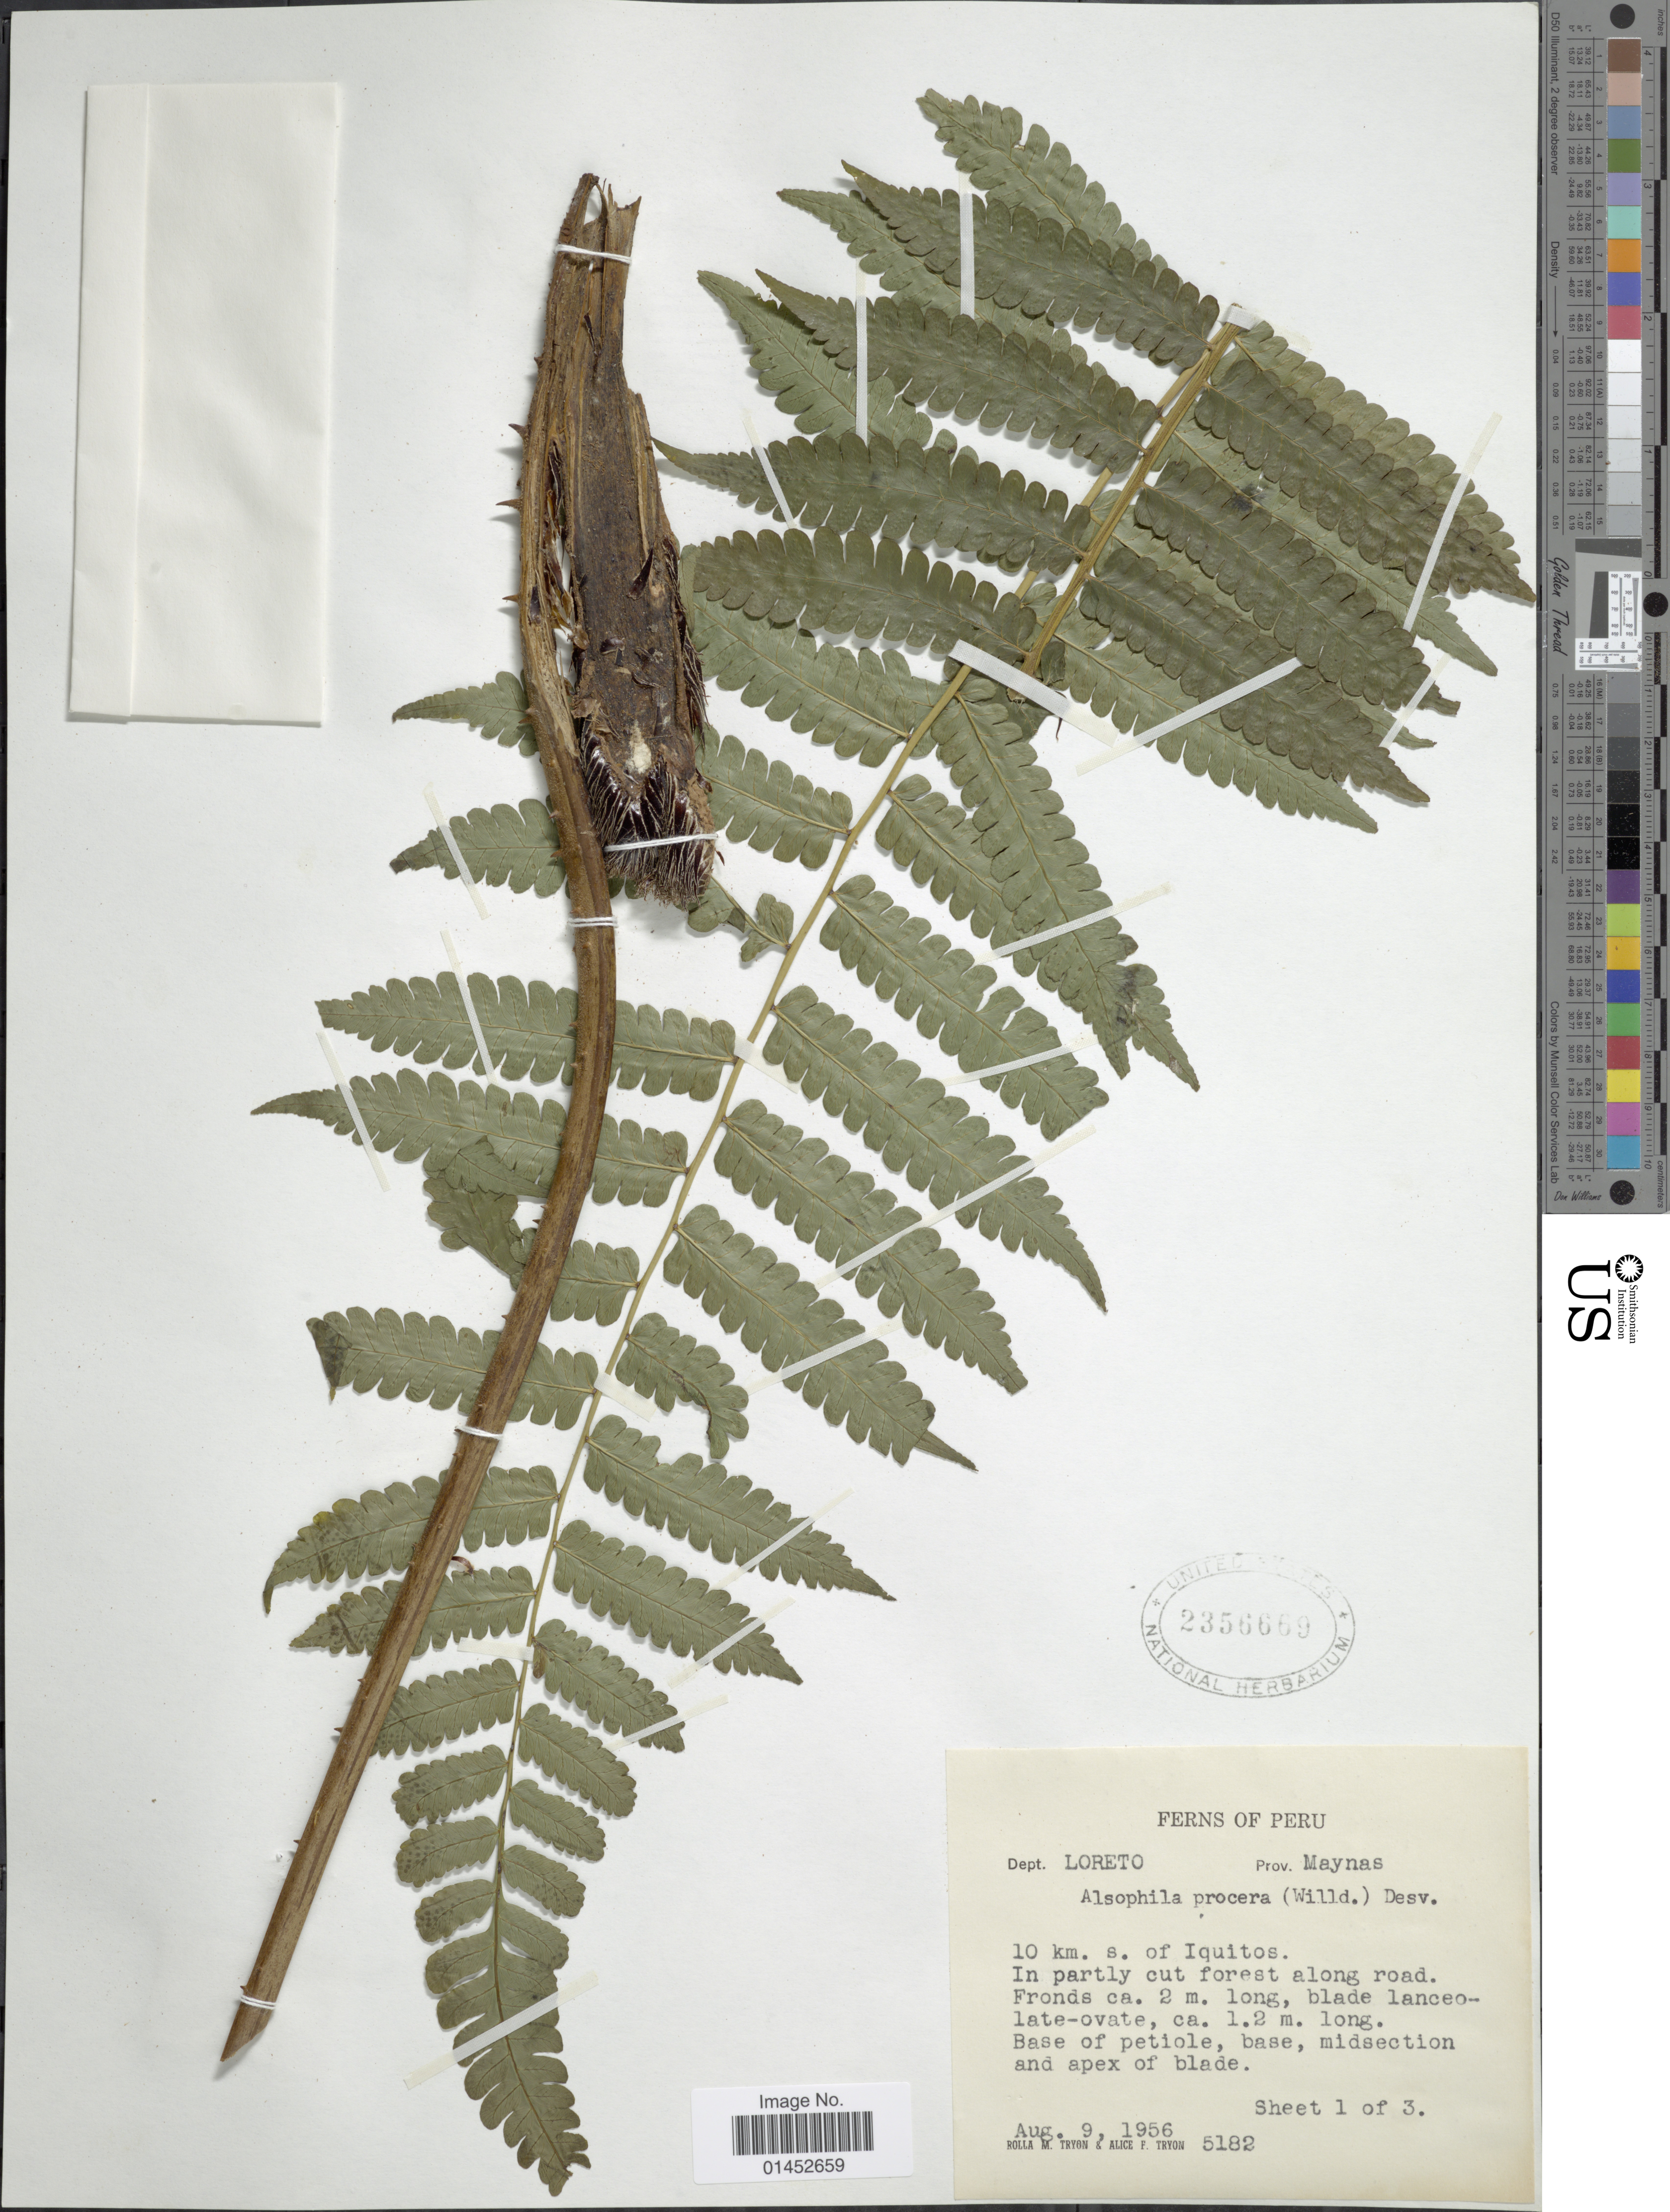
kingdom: Plantae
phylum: Tracheophyta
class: Polypodiopsida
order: Cyatheales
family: Cyatheaceae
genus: Cyathea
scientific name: Cyathea pungens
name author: (Willd.) Domin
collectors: R. M. Tryon & A. F. Tryon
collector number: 5182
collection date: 1956-08-09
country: Peru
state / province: Loreto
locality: Dept. Loreto, Prov. Maynas, 10 km s of Iquitos, In partly cut forest along road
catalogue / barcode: US 2356669